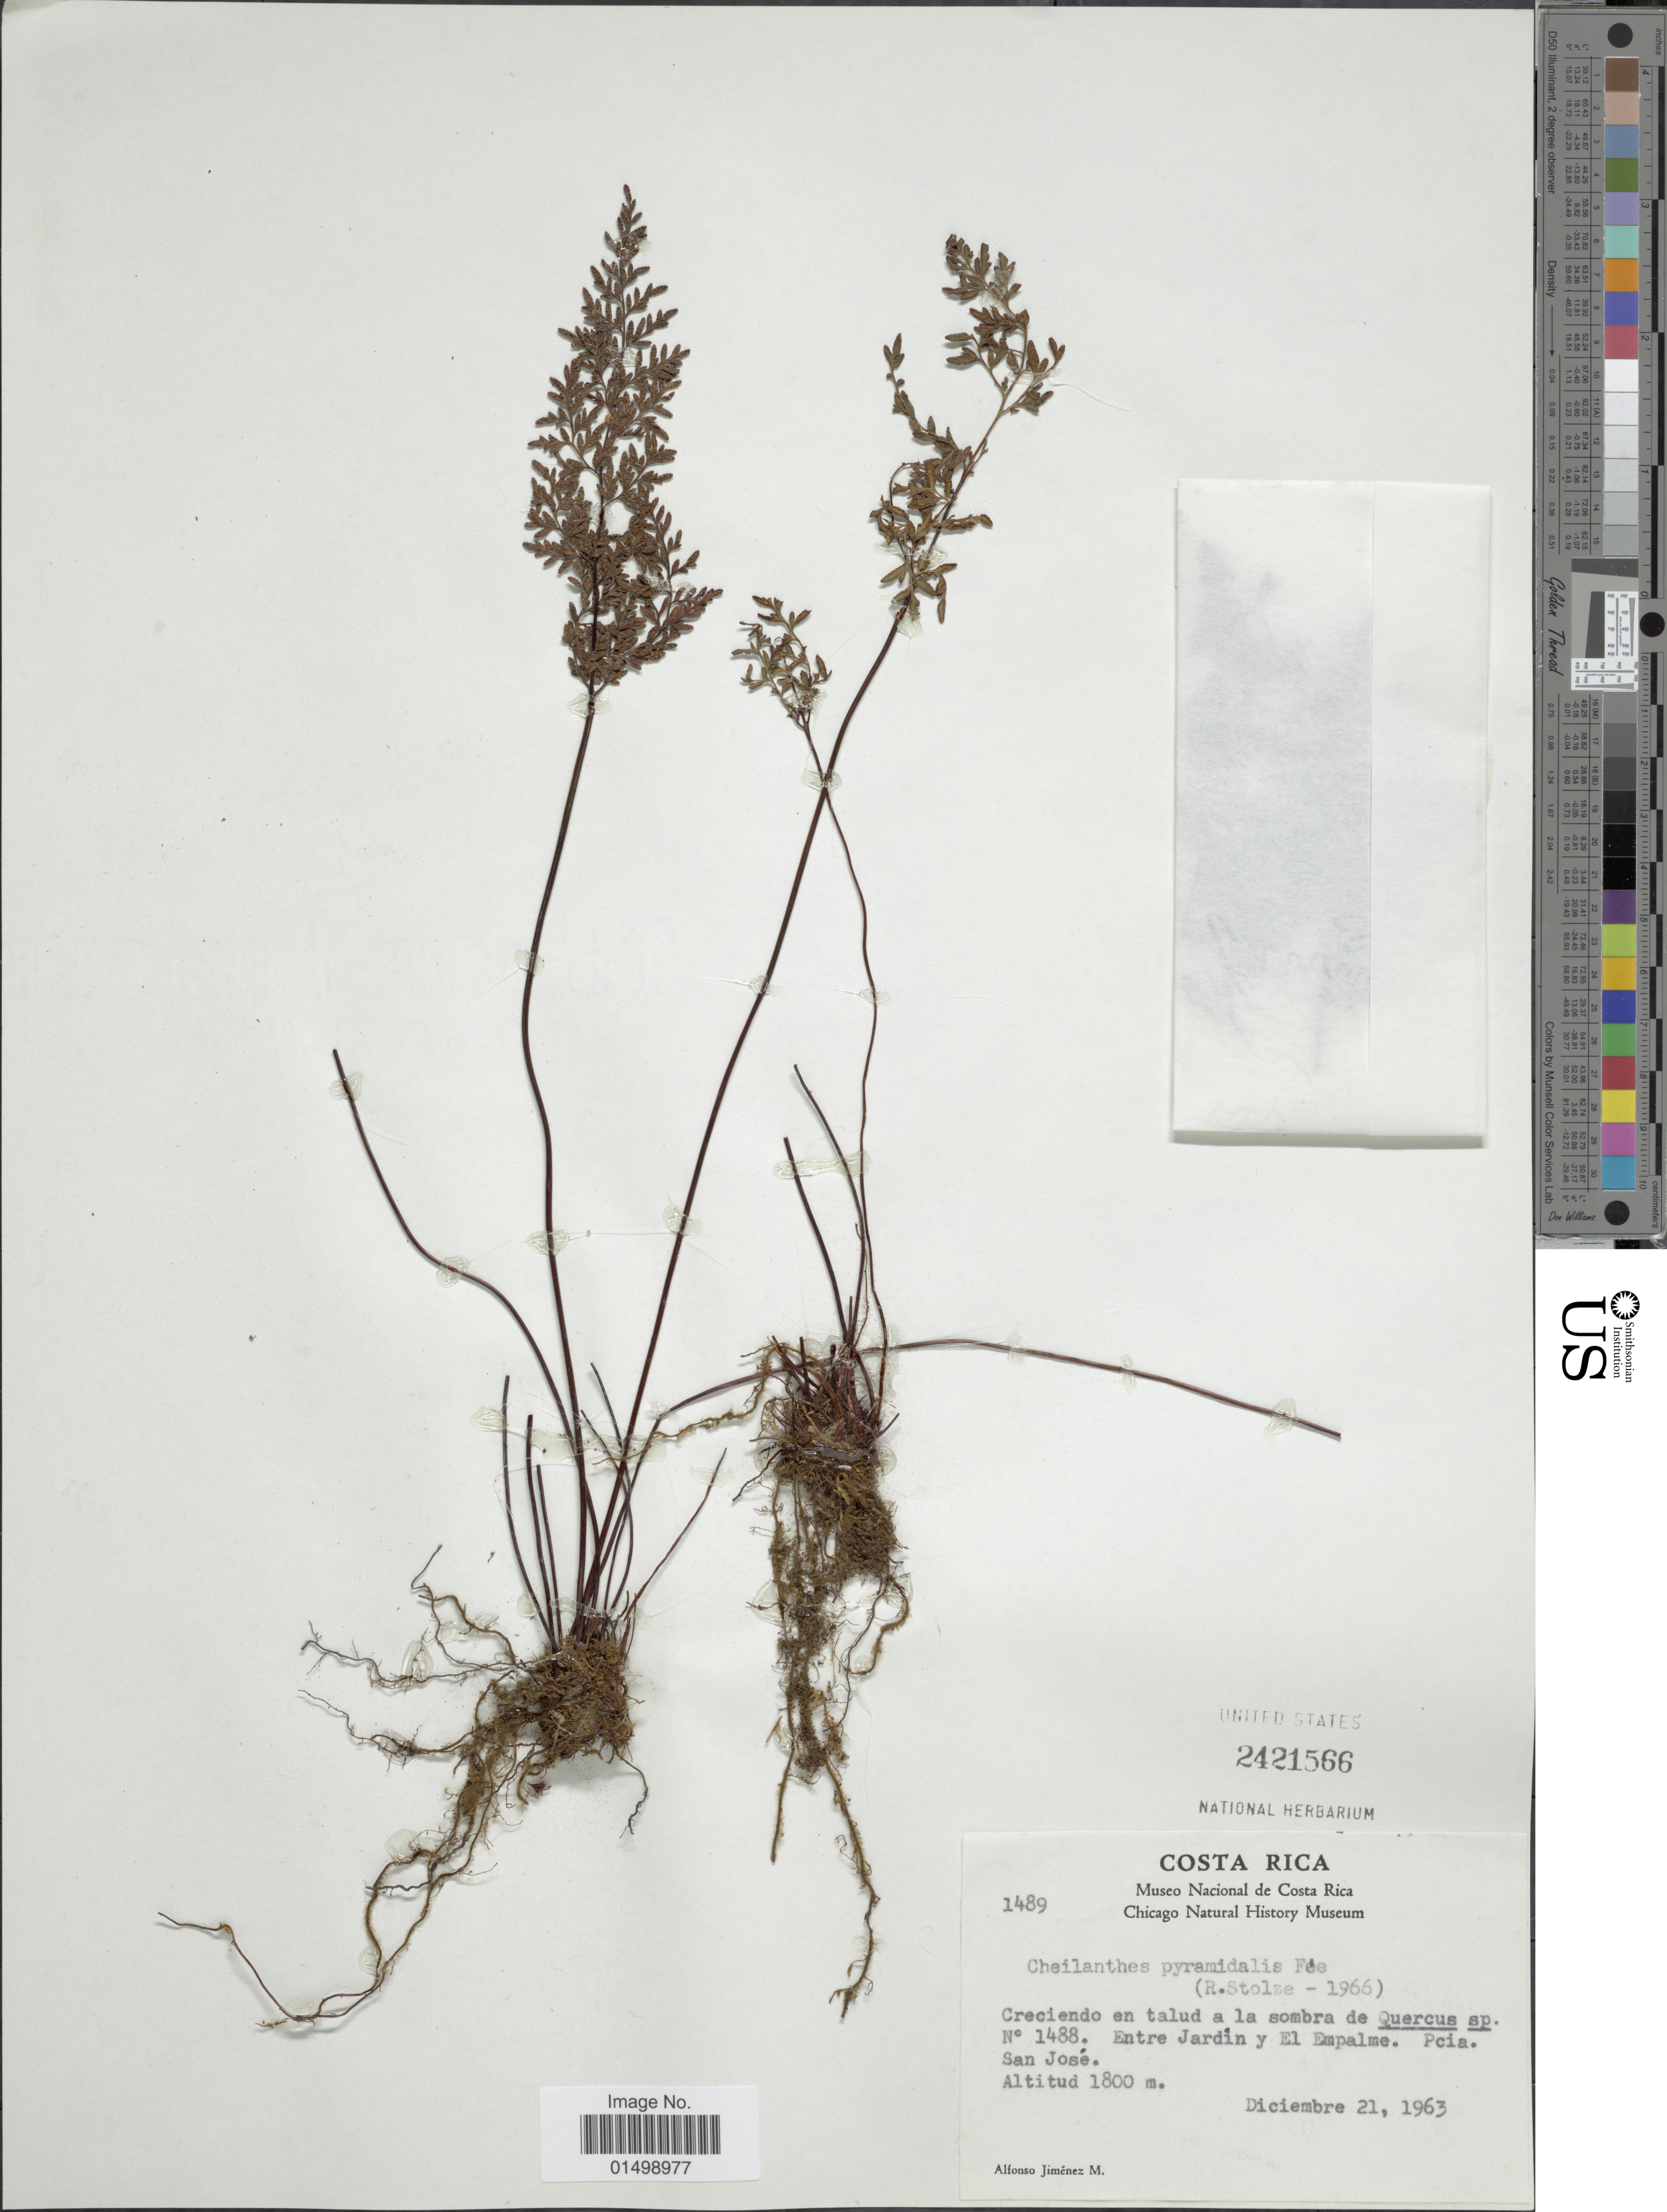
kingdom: Plantae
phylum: Tracheophyta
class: Polypodiopsida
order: Polypodiales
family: Pteridaceae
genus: Cheilanthes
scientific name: Cheilanthes pyramidalis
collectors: A. Jimenez M.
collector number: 1489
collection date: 1963-12-21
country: Costa Rica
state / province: San José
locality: Creciendo en talud a la sombra de Quercus, Entre Jardin y El Empalme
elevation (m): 1800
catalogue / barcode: US 2421566